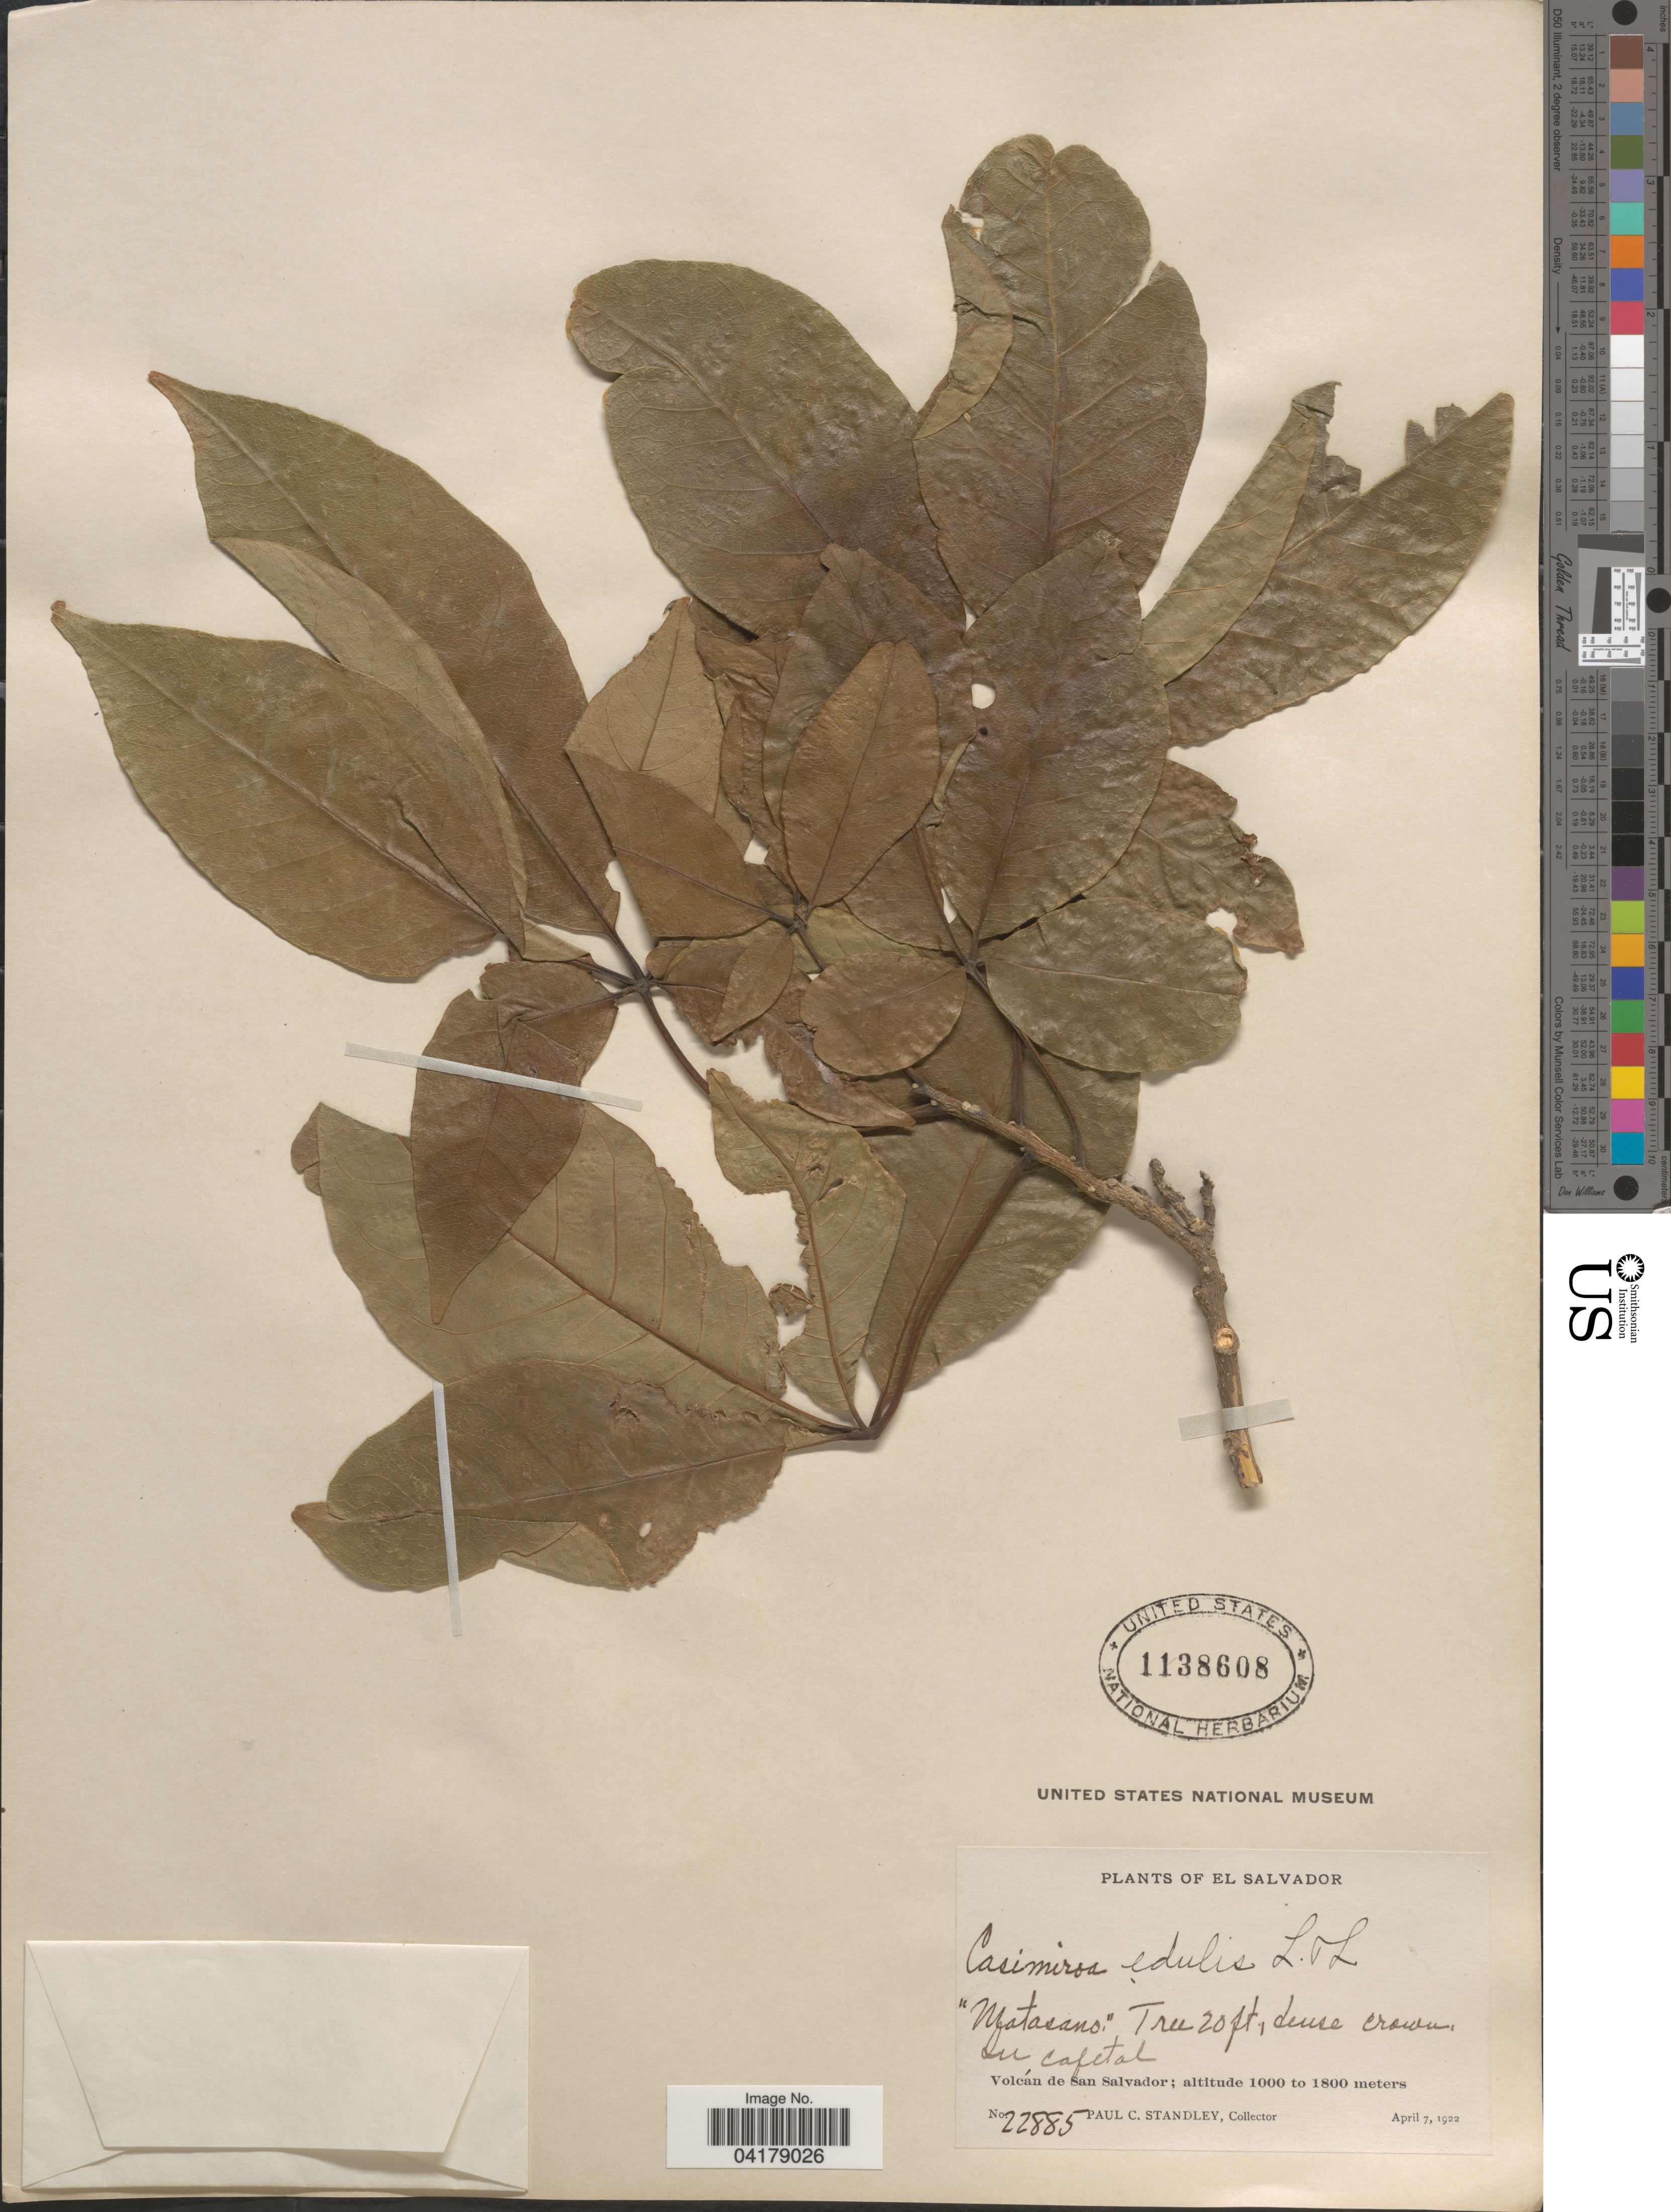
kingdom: Plantae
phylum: Tracheophyta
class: Magnoliopsida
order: Sapindales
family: Rutaceae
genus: Casimiroa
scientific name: Casimiroa edulis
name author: La Llave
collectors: P. C. Standley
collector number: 22885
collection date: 1922-04-07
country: El Salvador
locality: Volcán de San Salvador.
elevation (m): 1000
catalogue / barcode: US 1138608